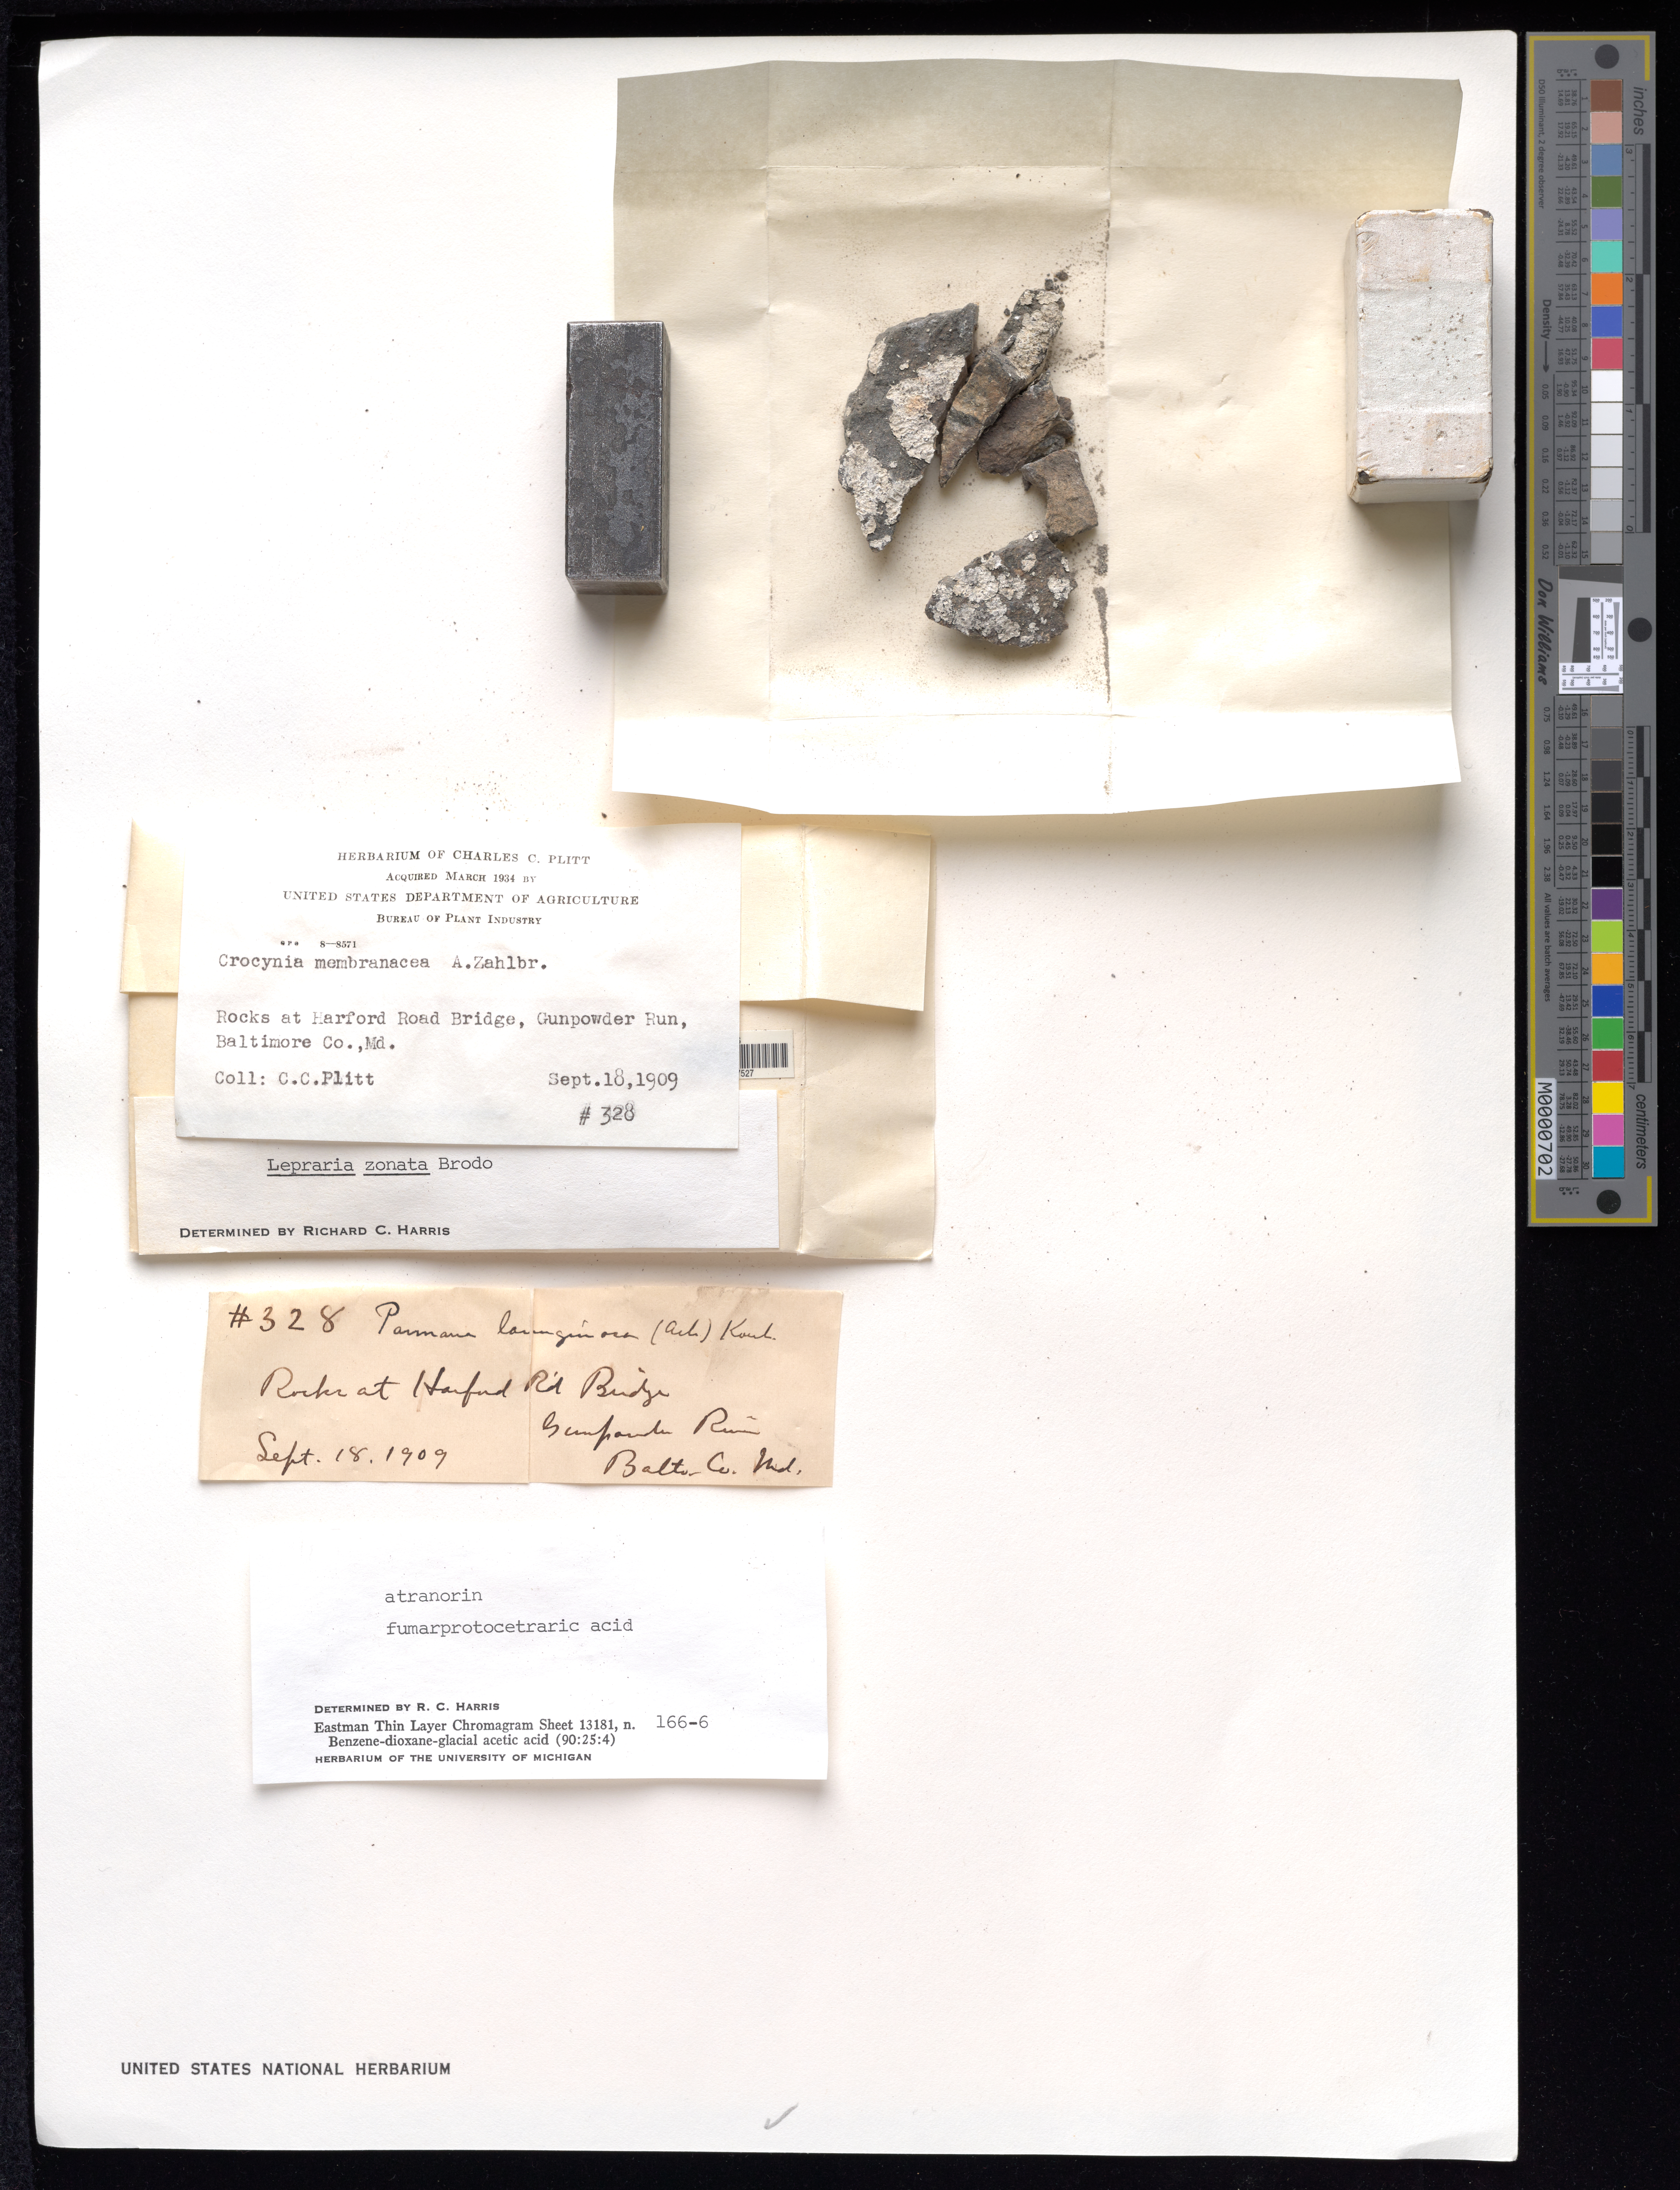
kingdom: Fungi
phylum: Ascomycota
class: Lecanoromycetes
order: Lecanorales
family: Stereocaulaceae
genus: Lepraria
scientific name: Lepraria zonata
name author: Brodo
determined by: Harris, R. C.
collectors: C. Plitt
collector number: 328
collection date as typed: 18 Sep 1909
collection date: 1909-09-18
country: United States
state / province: Maryland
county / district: Baltimore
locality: Harford rd bridge, gunpowder run gunpowder river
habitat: Rocks